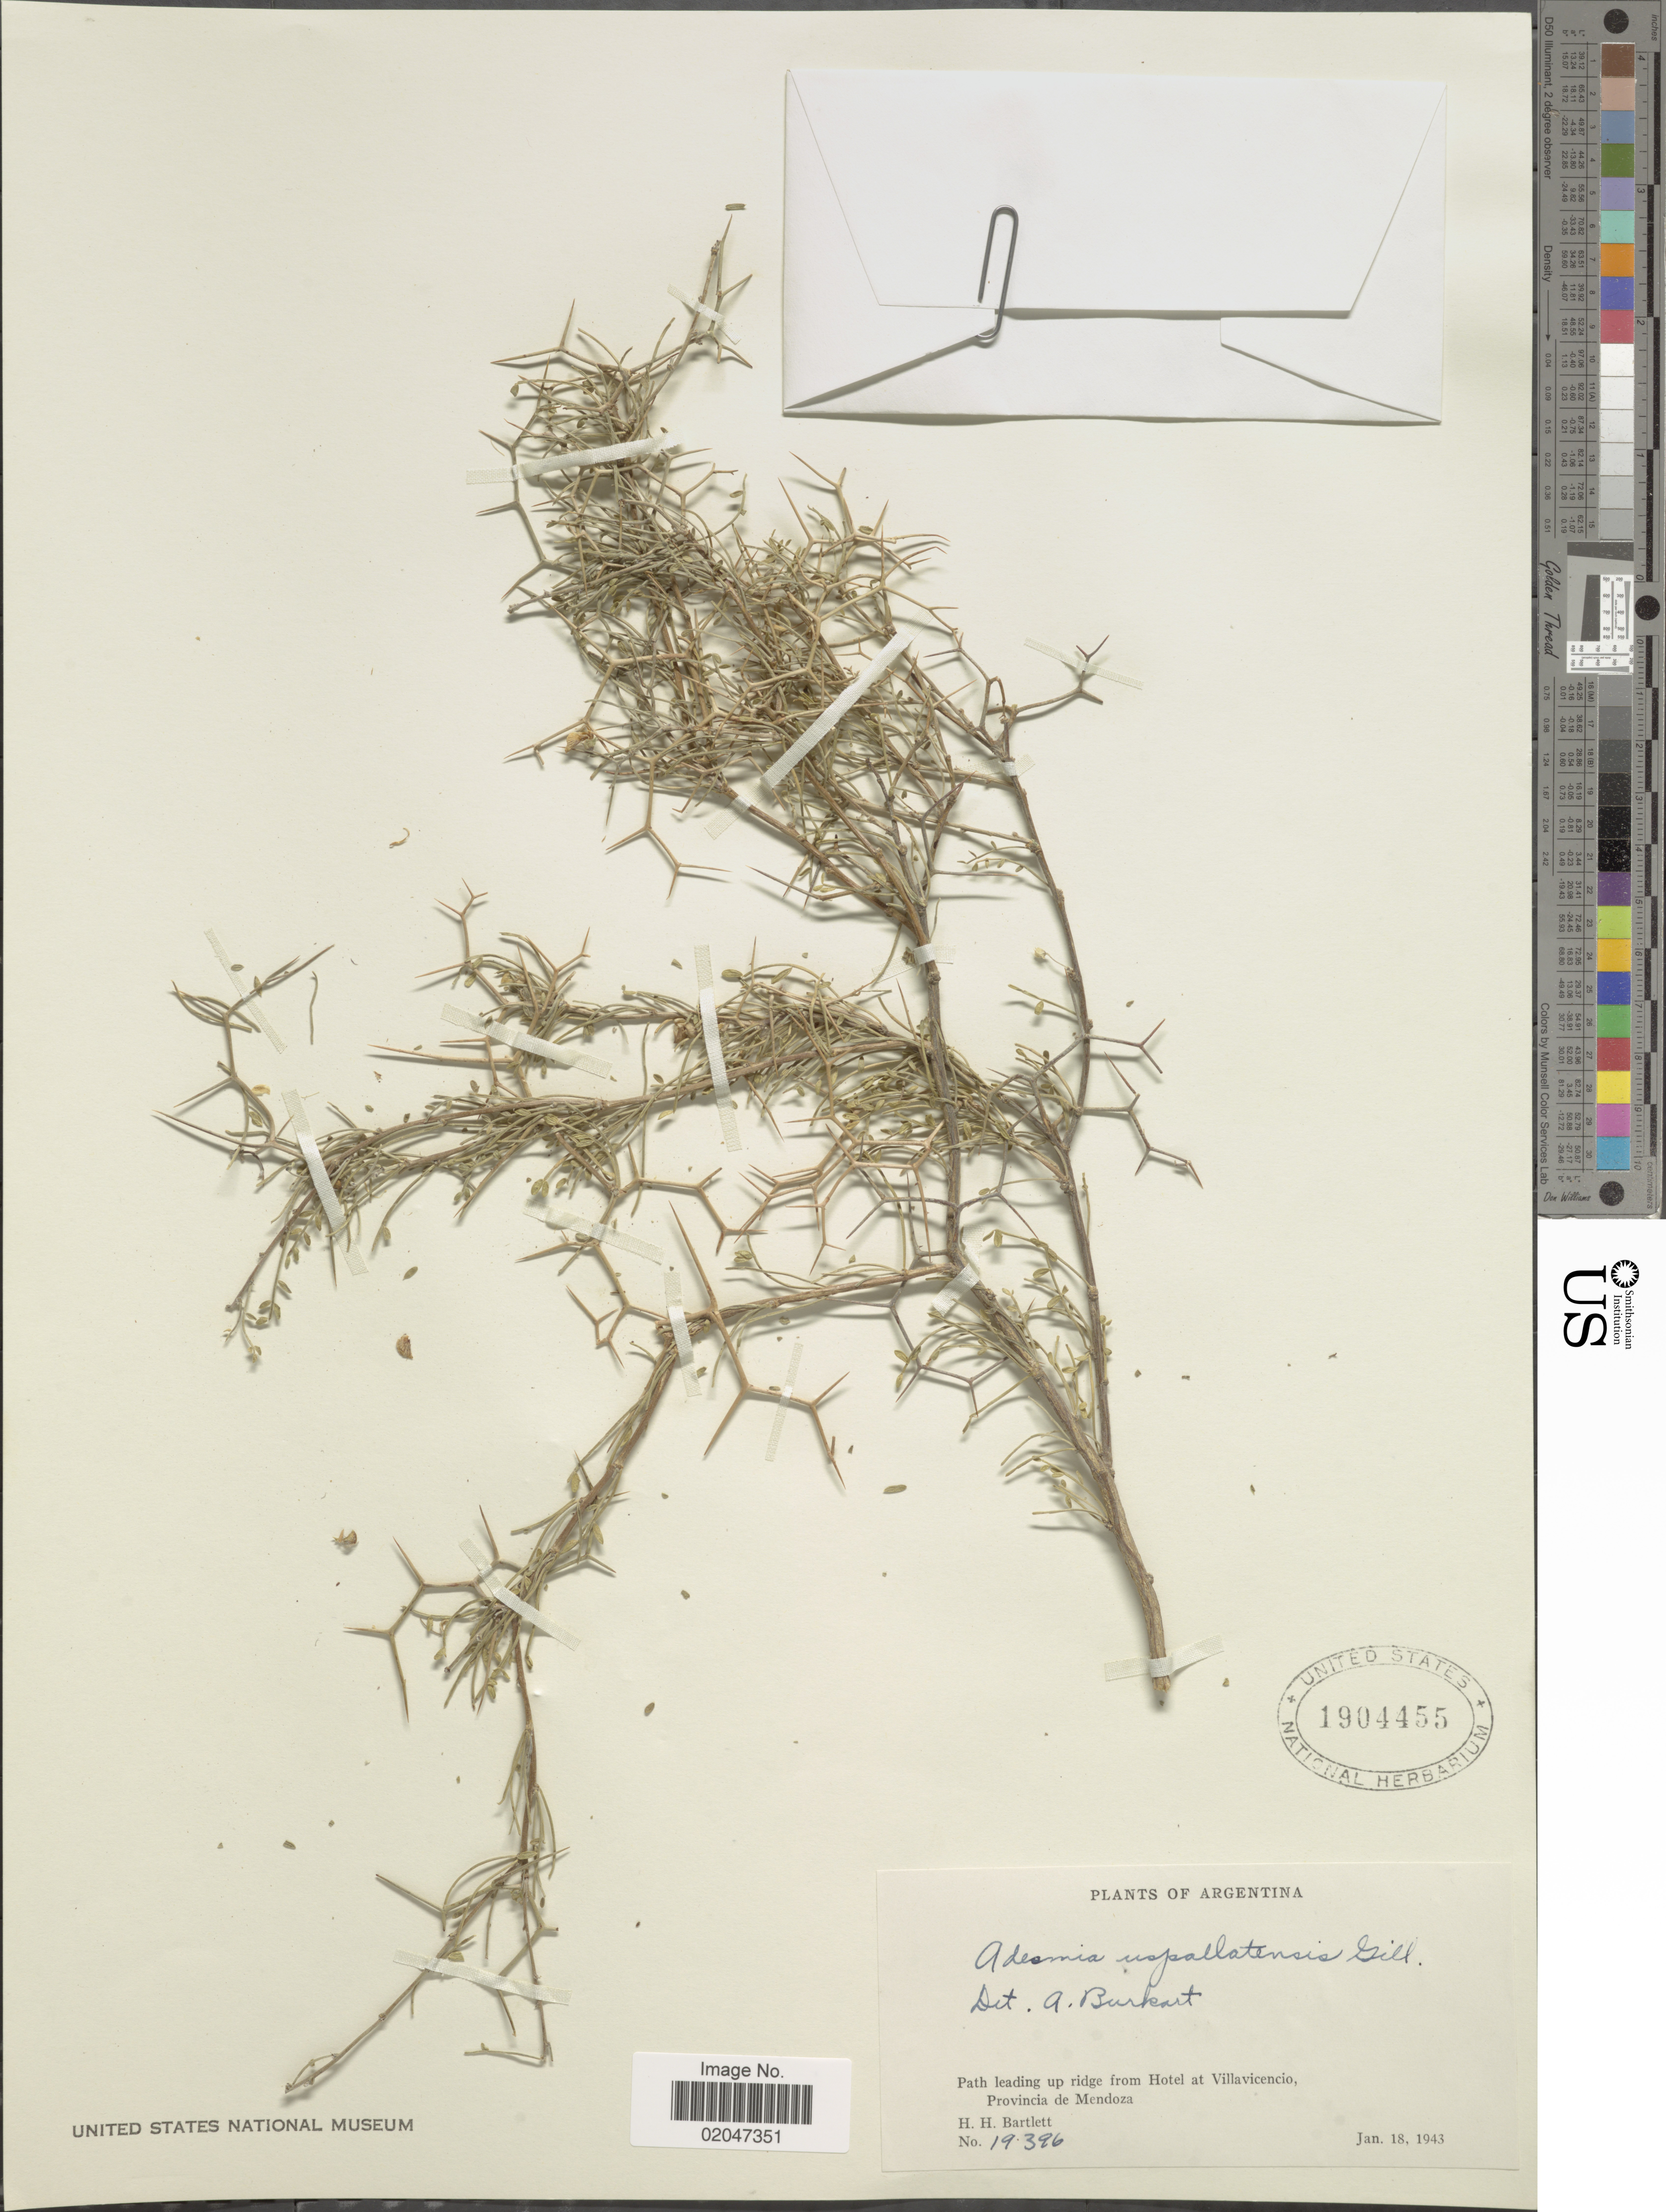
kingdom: Plantae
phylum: Tracheophyta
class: Magnoliopsida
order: Fabales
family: Fabaceae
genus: Adesmia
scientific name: Adesmia uspallatensis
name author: Gillies ex Hook. & Arn.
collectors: H. H. Bartlett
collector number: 19396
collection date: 1943-01-18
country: Argentina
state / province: Mendoza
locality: Path lading up ridge from Hotel at Villavicencio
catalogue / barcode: US 1904455